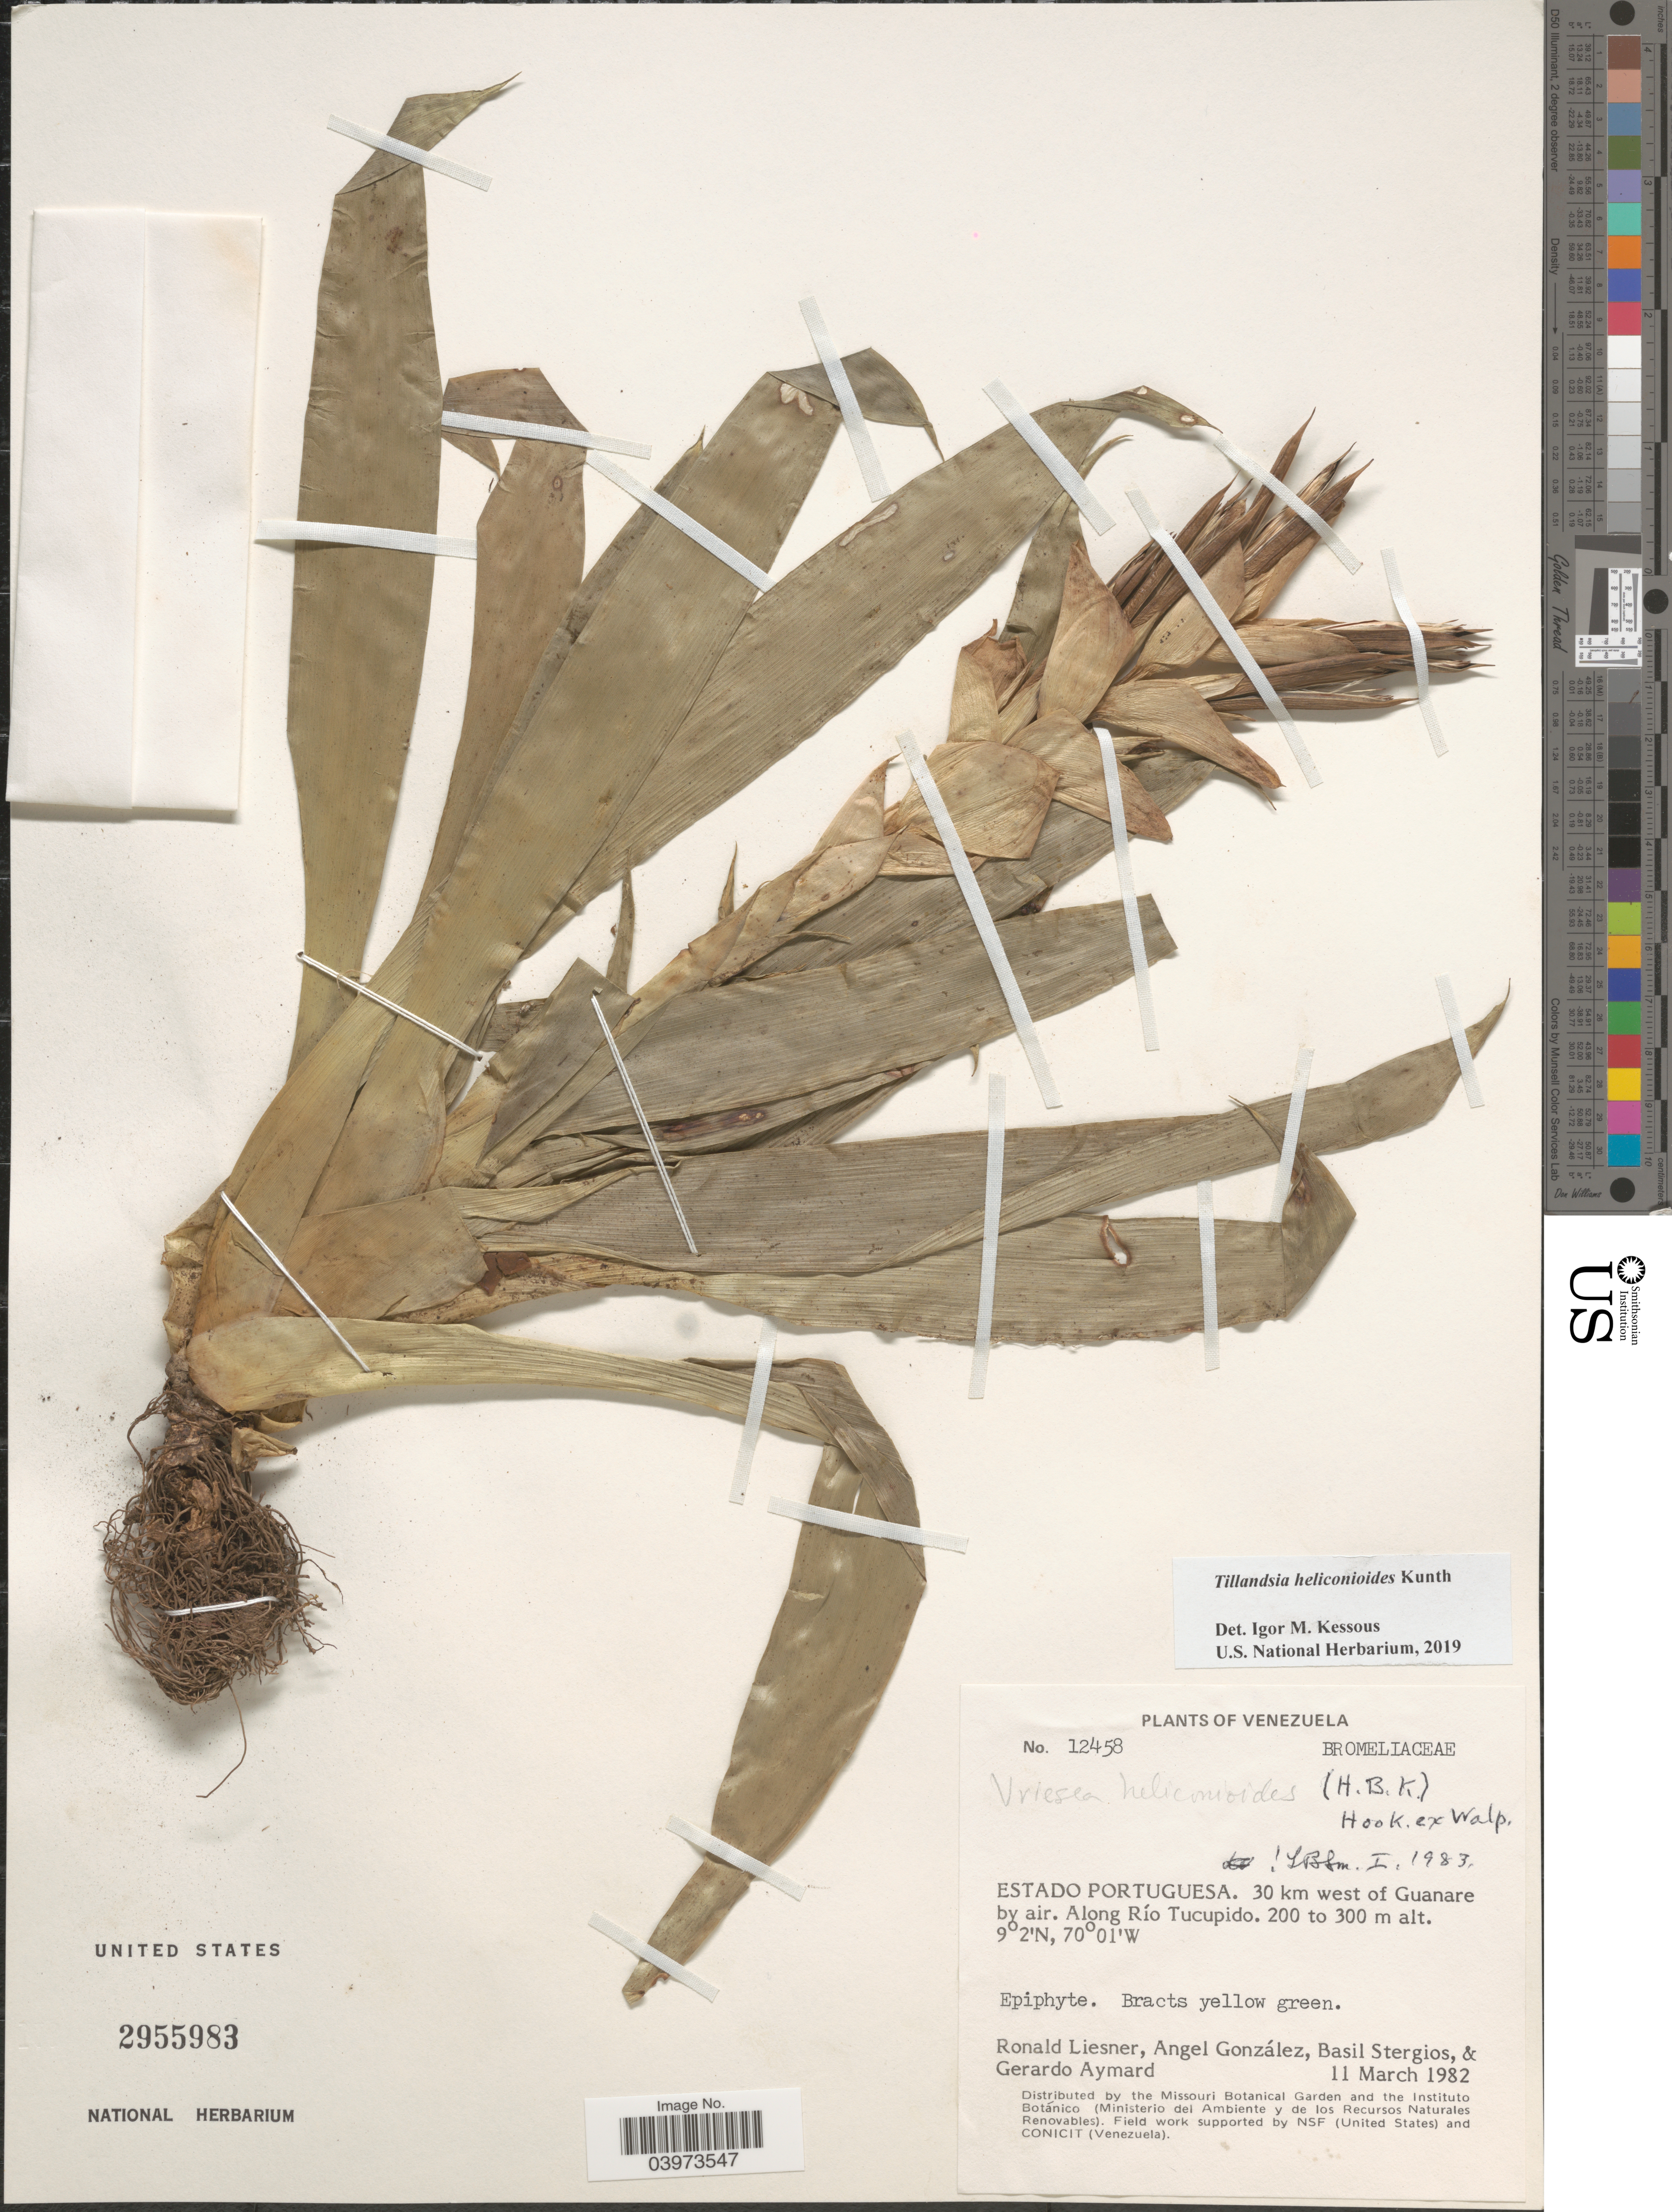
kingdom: Plantae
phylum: Tracheophyta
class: Liliopsida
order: Poales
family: Bromeliaceae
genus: Tillandsia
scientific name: Tillandsia heliconioides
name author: Kunth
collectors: R. L. Liesner, A. C. González, B. G. Stergios & G. A. Aymard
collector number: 12458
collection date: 1982-03-11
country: Venezuela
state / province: Portuguesa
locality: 30 km W of Guanare by air along Río Tucupido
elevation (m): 200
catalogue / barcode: US 2955983